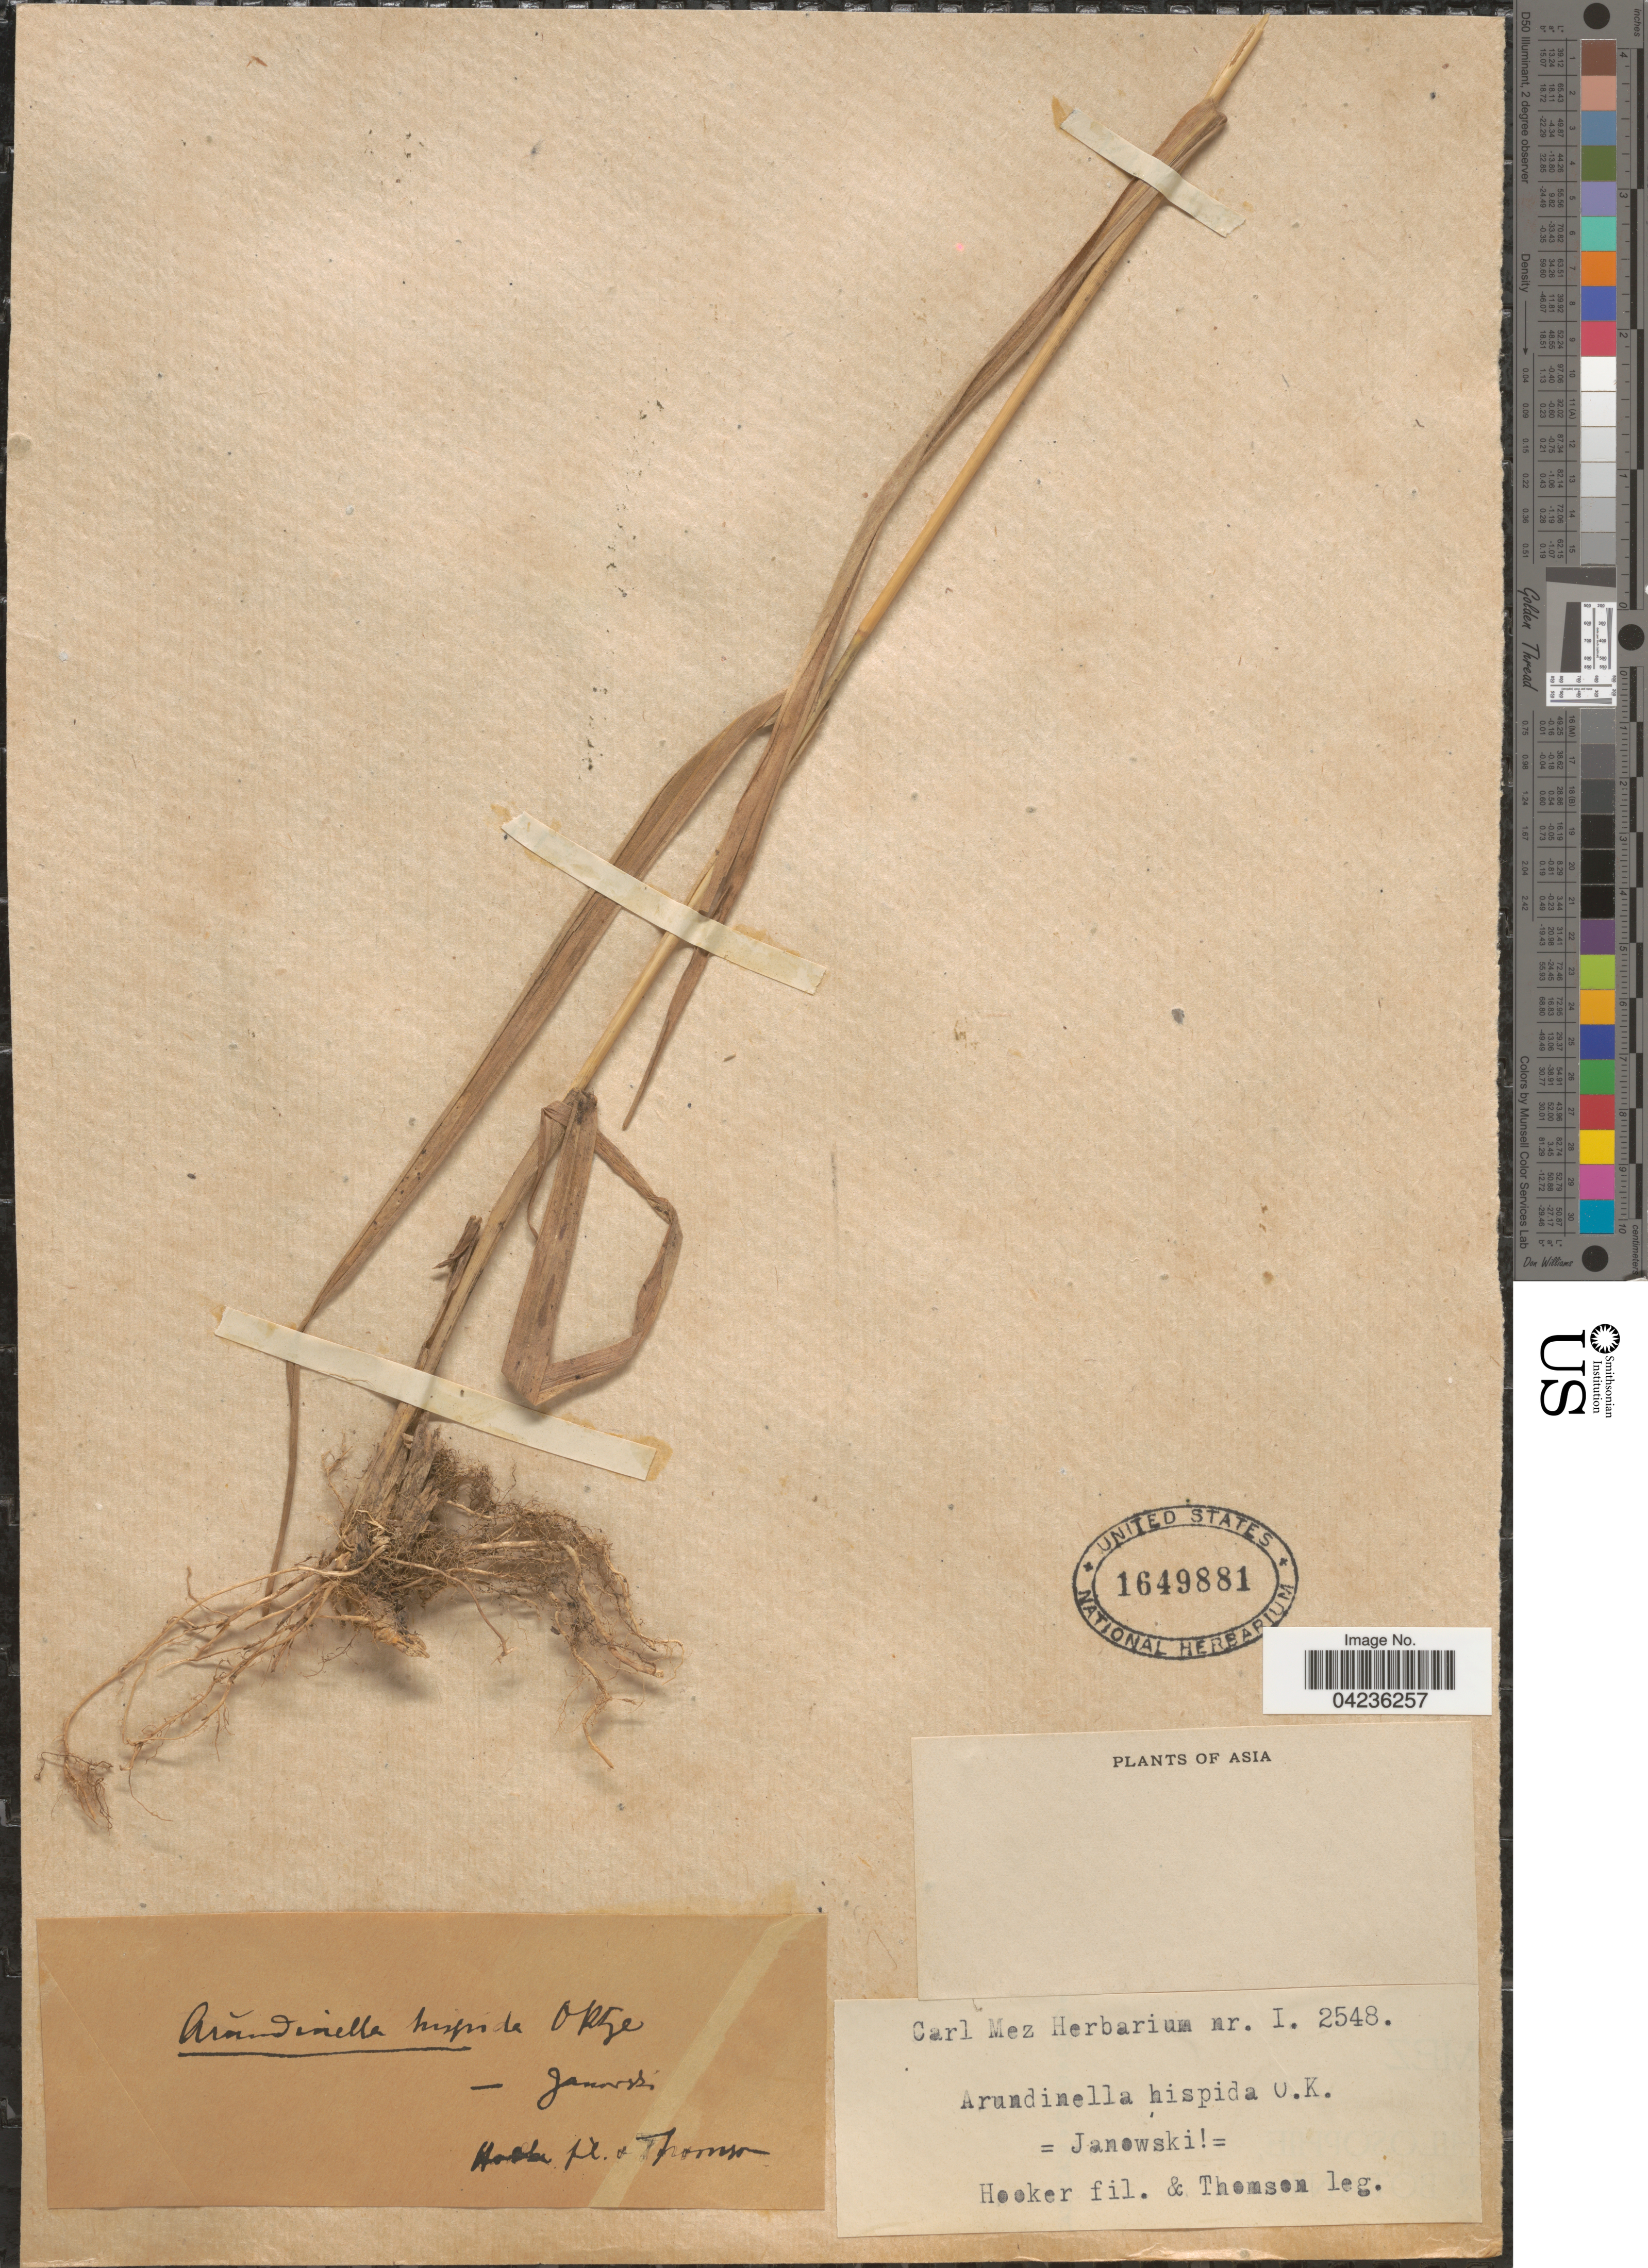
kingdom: Plantae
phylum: Tracheophyta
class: Liliopsida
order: Poales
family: Poaceae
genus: Arundinella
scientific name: Arundinella setosa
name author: Trin.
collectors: -. Hooker & -- Thomson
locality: Asia.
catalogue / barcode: US 1649881